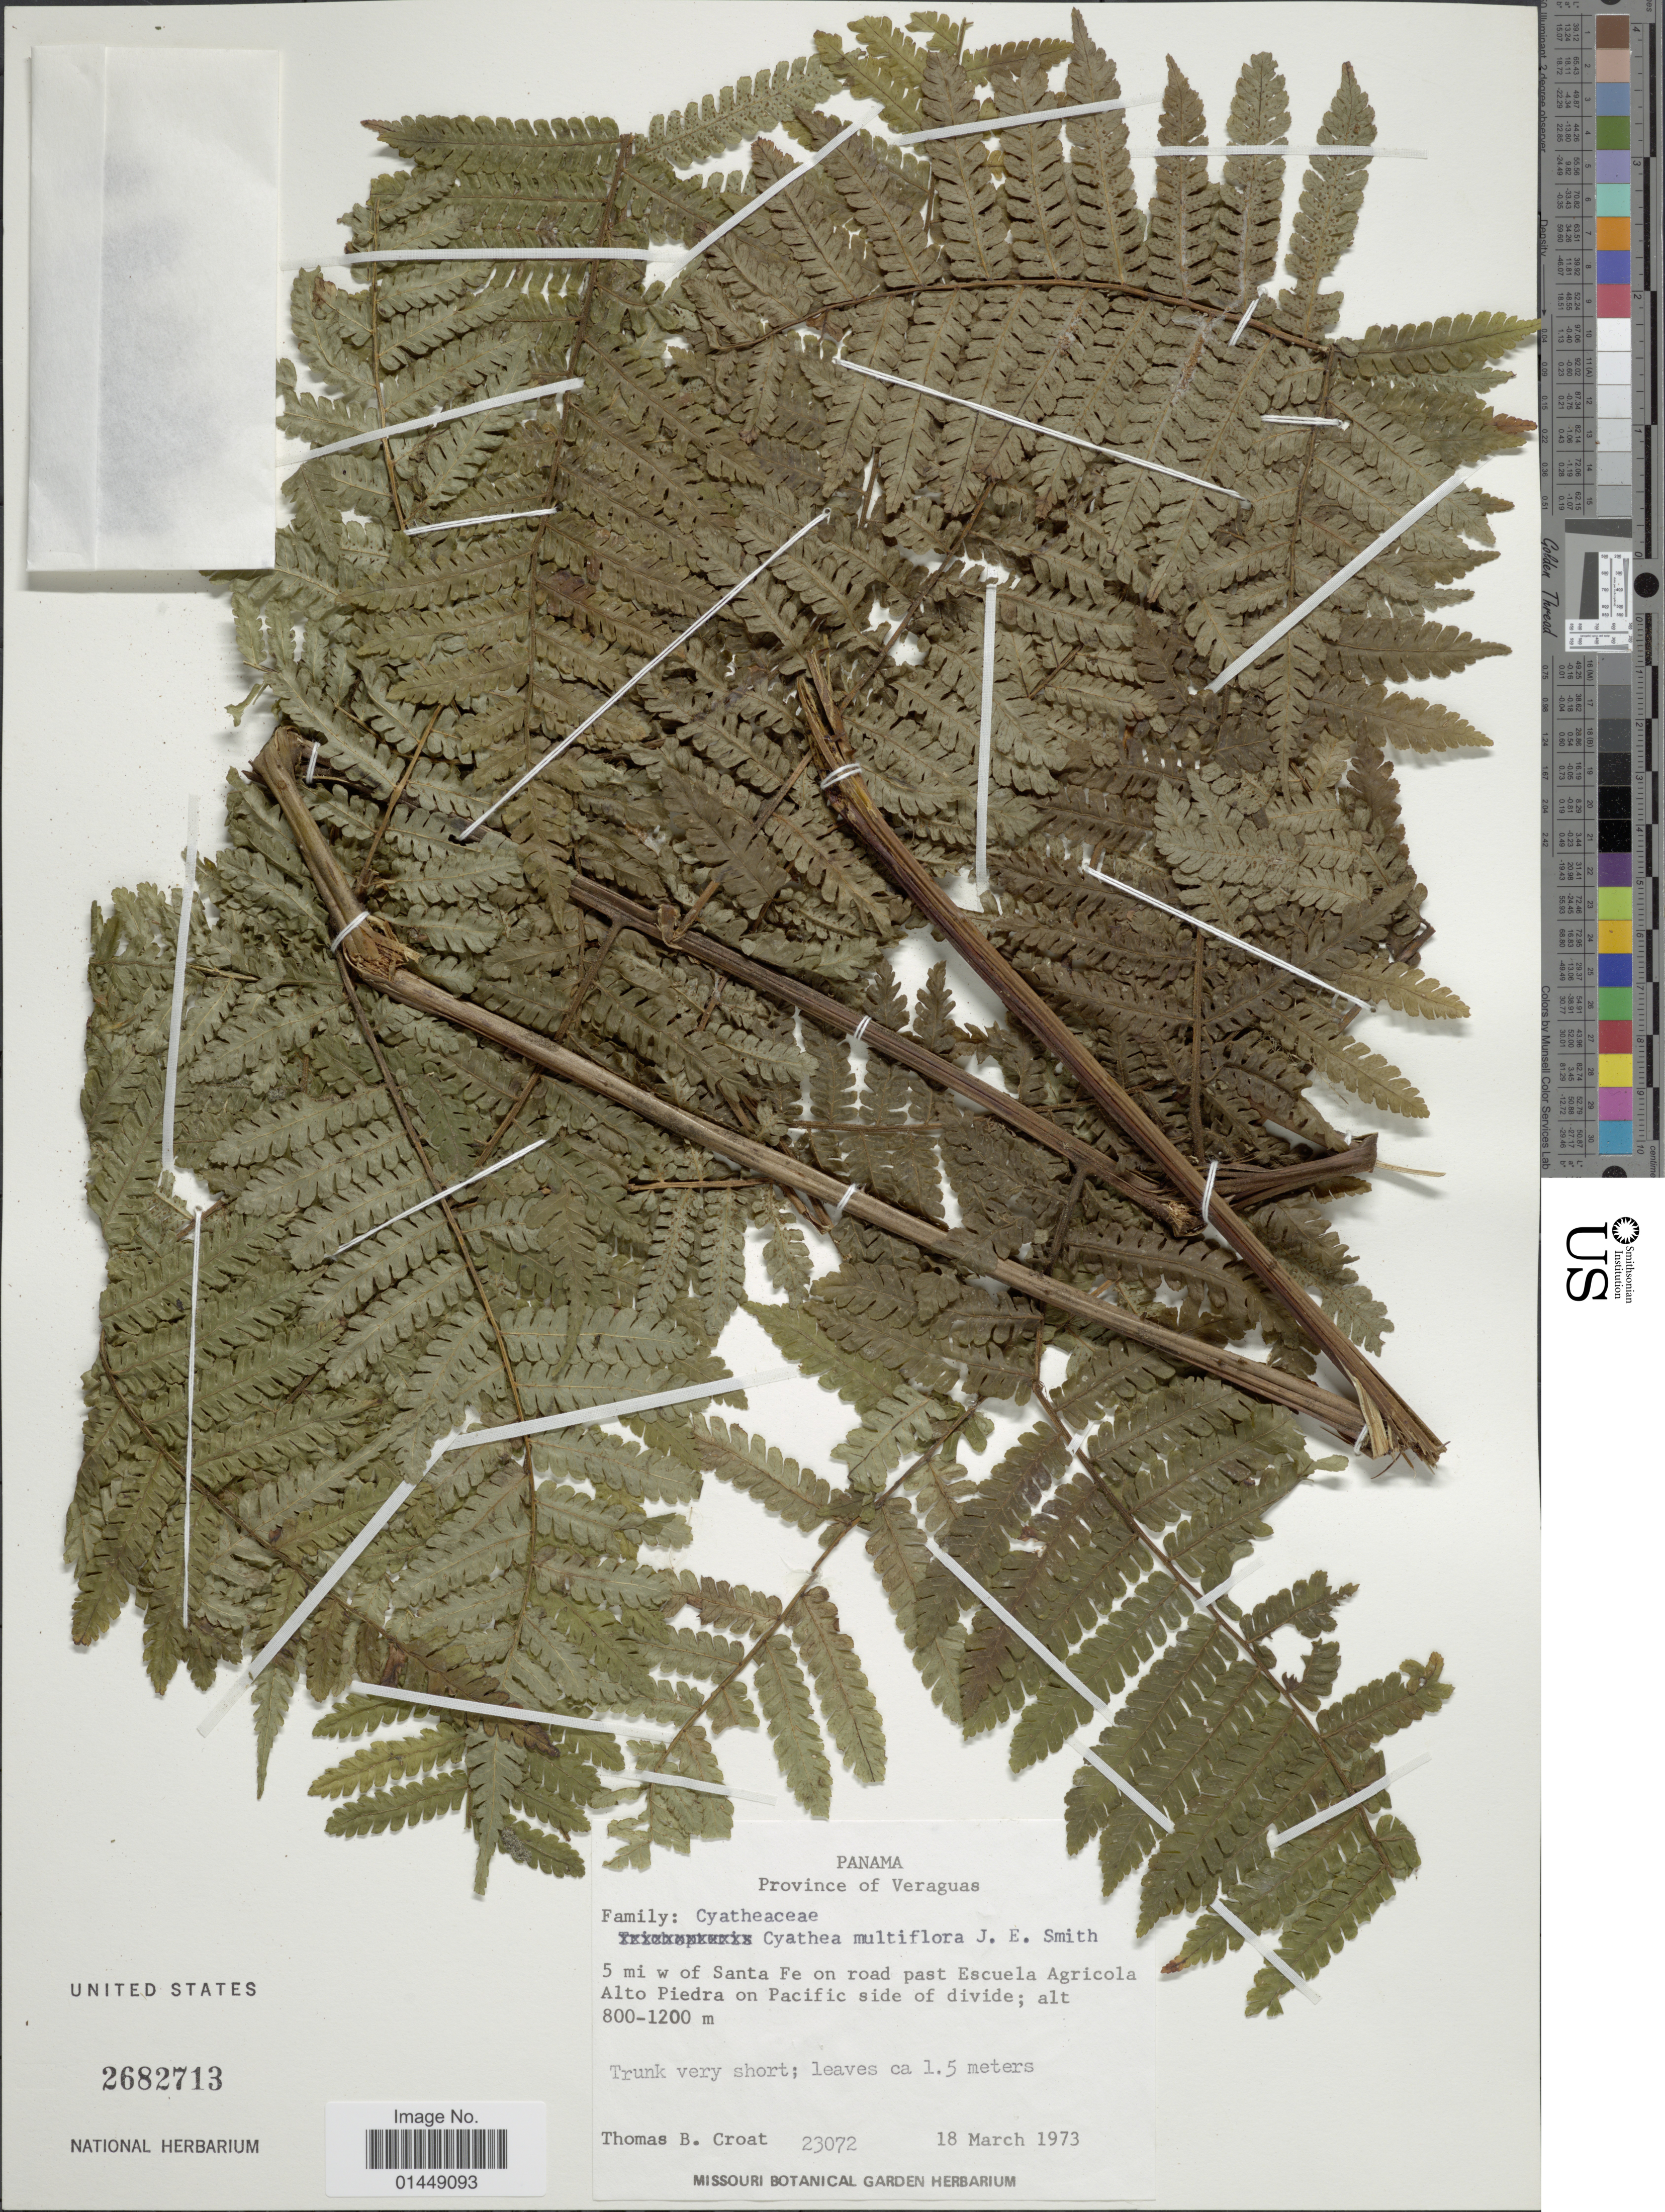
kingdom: Plantae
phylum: Tracheophyta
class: Polypodiopsida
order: Cyatheales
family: Cyatheaceae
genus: Cyathea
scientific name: Cyathea multiflora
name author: Sm.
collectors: T. B. Croat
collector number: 23072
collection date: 1973-03-18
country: Panama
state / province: Veraguas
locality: Province of Veraguas. 5 mi w of Santa Fe on road past Escuela Agricola Alto Piedra on Pacific side of divide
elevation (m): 800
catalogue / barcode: US 2682713